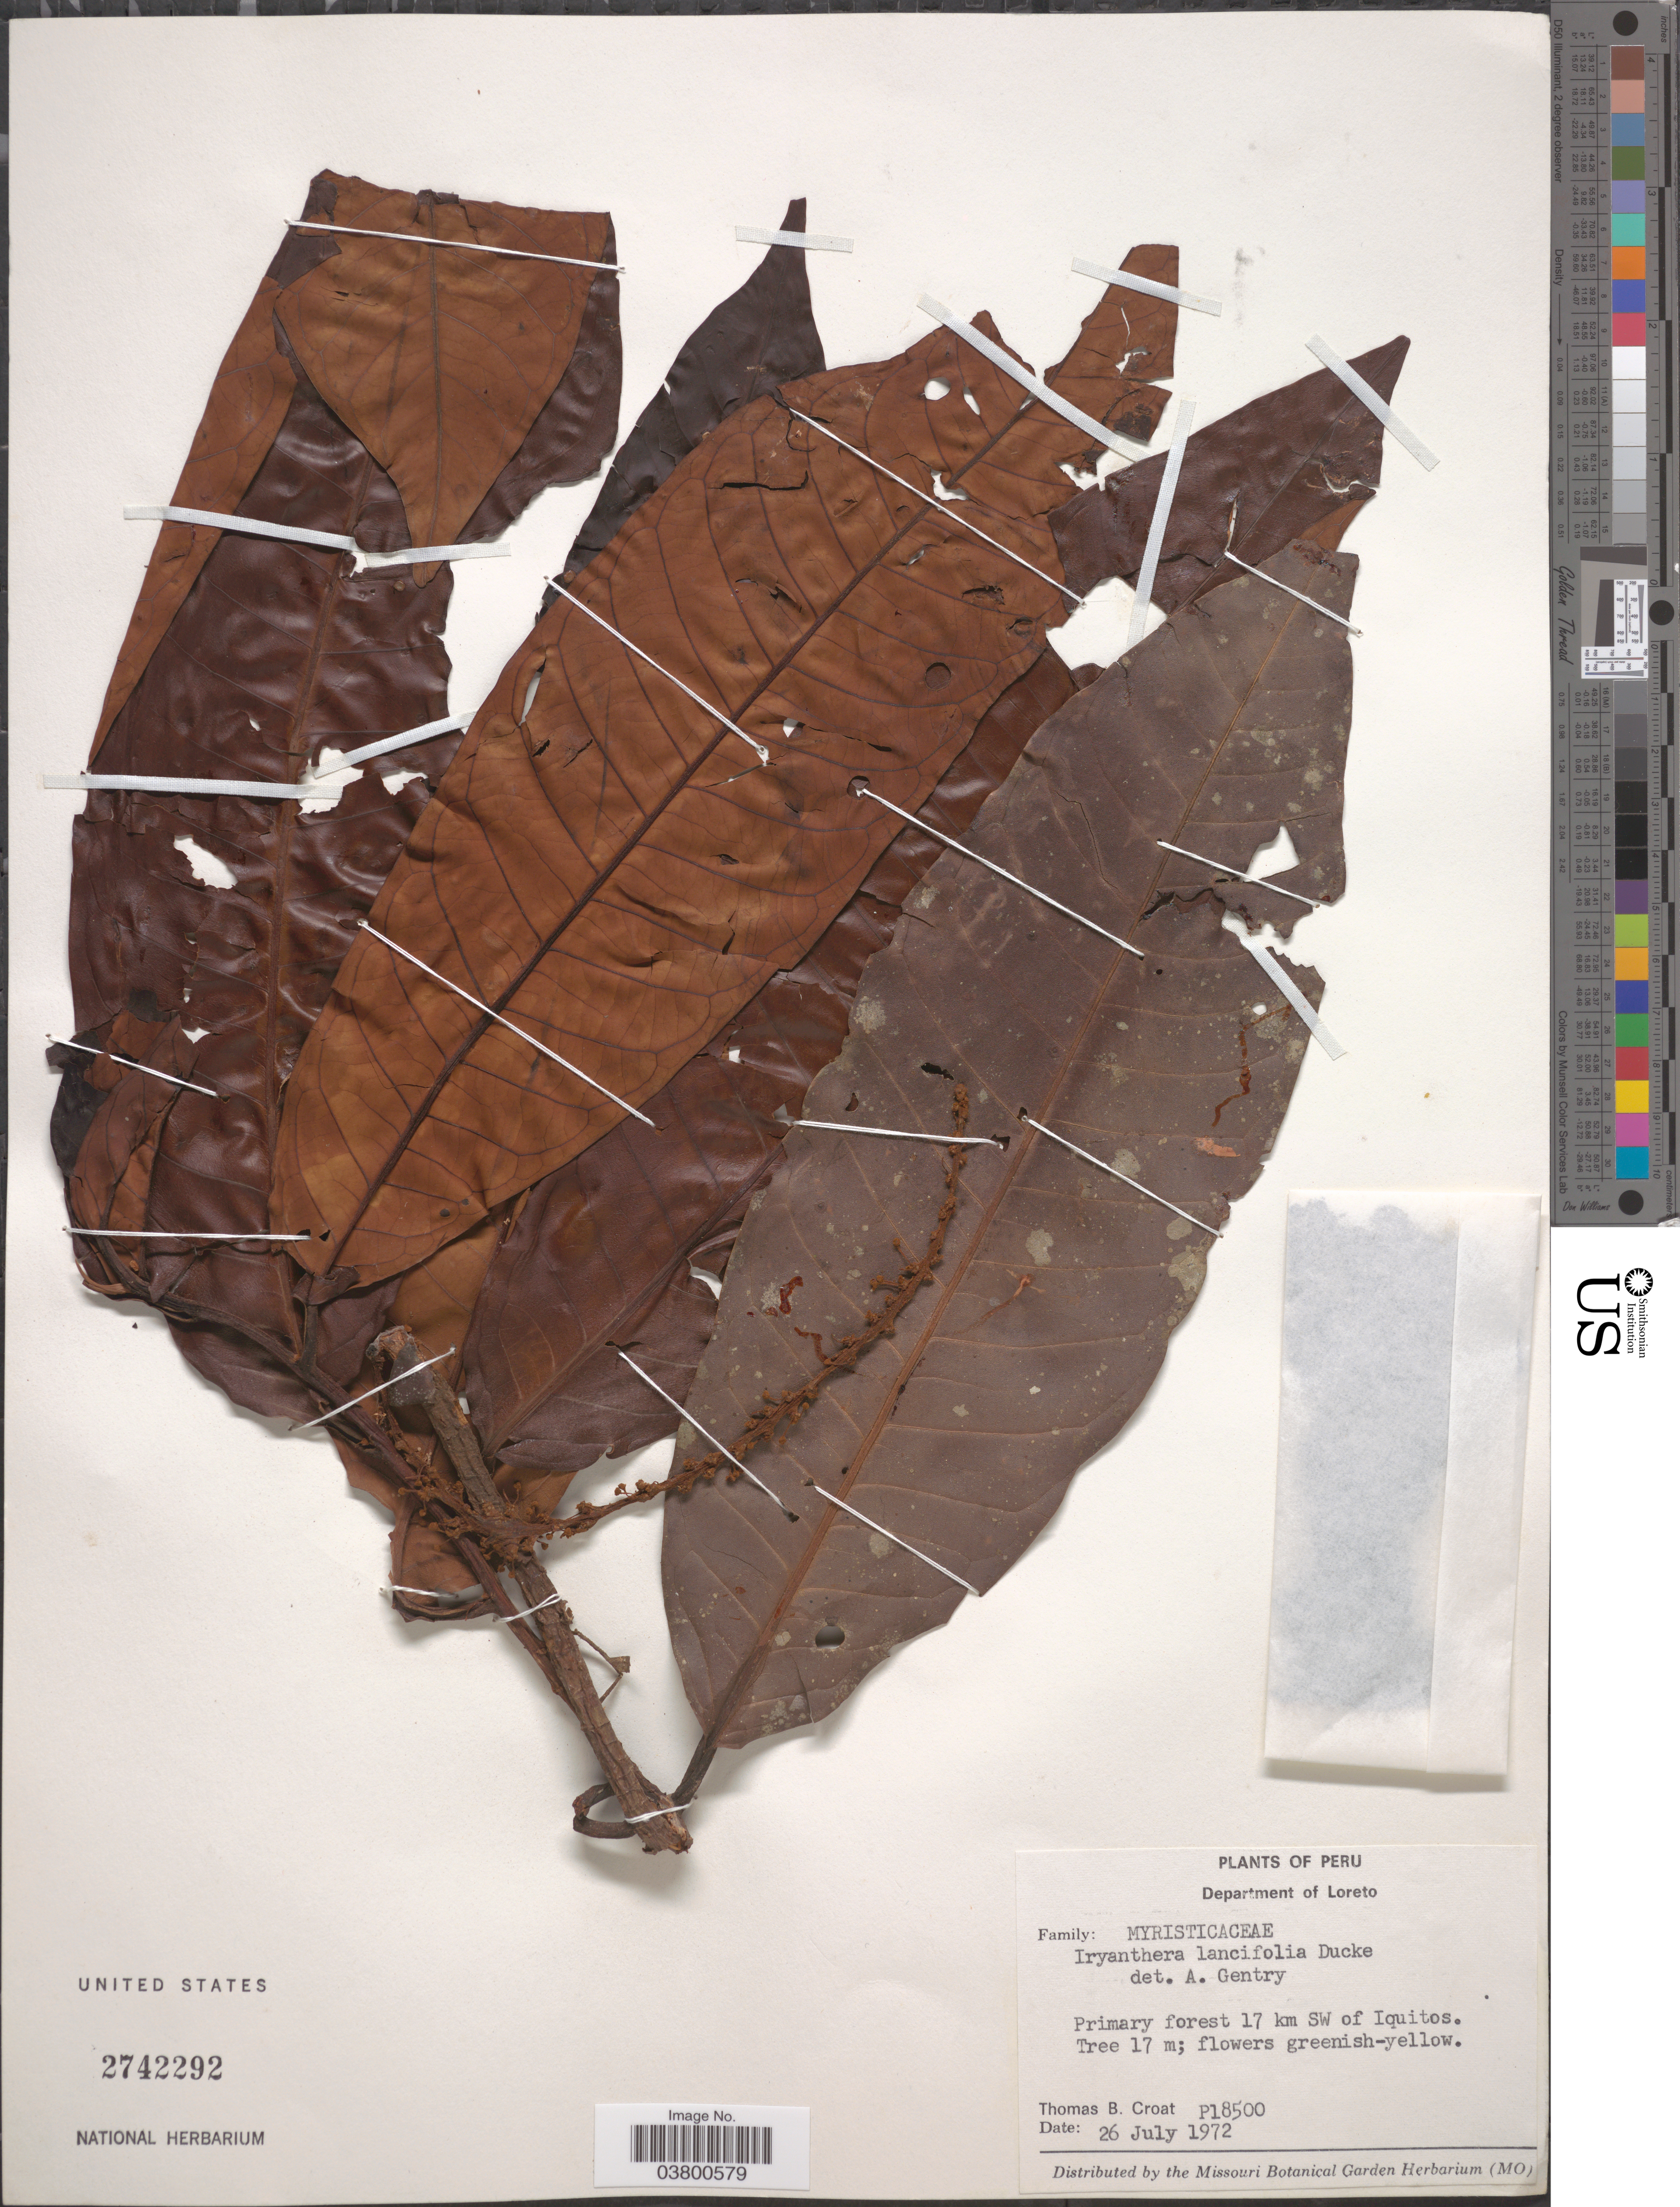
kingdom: Plantae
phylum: Tracheophyta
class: Magnoliopsida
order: Magnoliales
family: Myristicaceae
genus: Iryanthera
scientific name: Iryanthera lancifolia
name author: Ducke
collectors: T. B. Croat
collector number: P18500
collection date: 1972-07-26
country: Peru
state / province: Loreto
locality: Department of Loreto. Primary forest 17 km SW of Iquitos.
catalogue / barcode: US 2742292